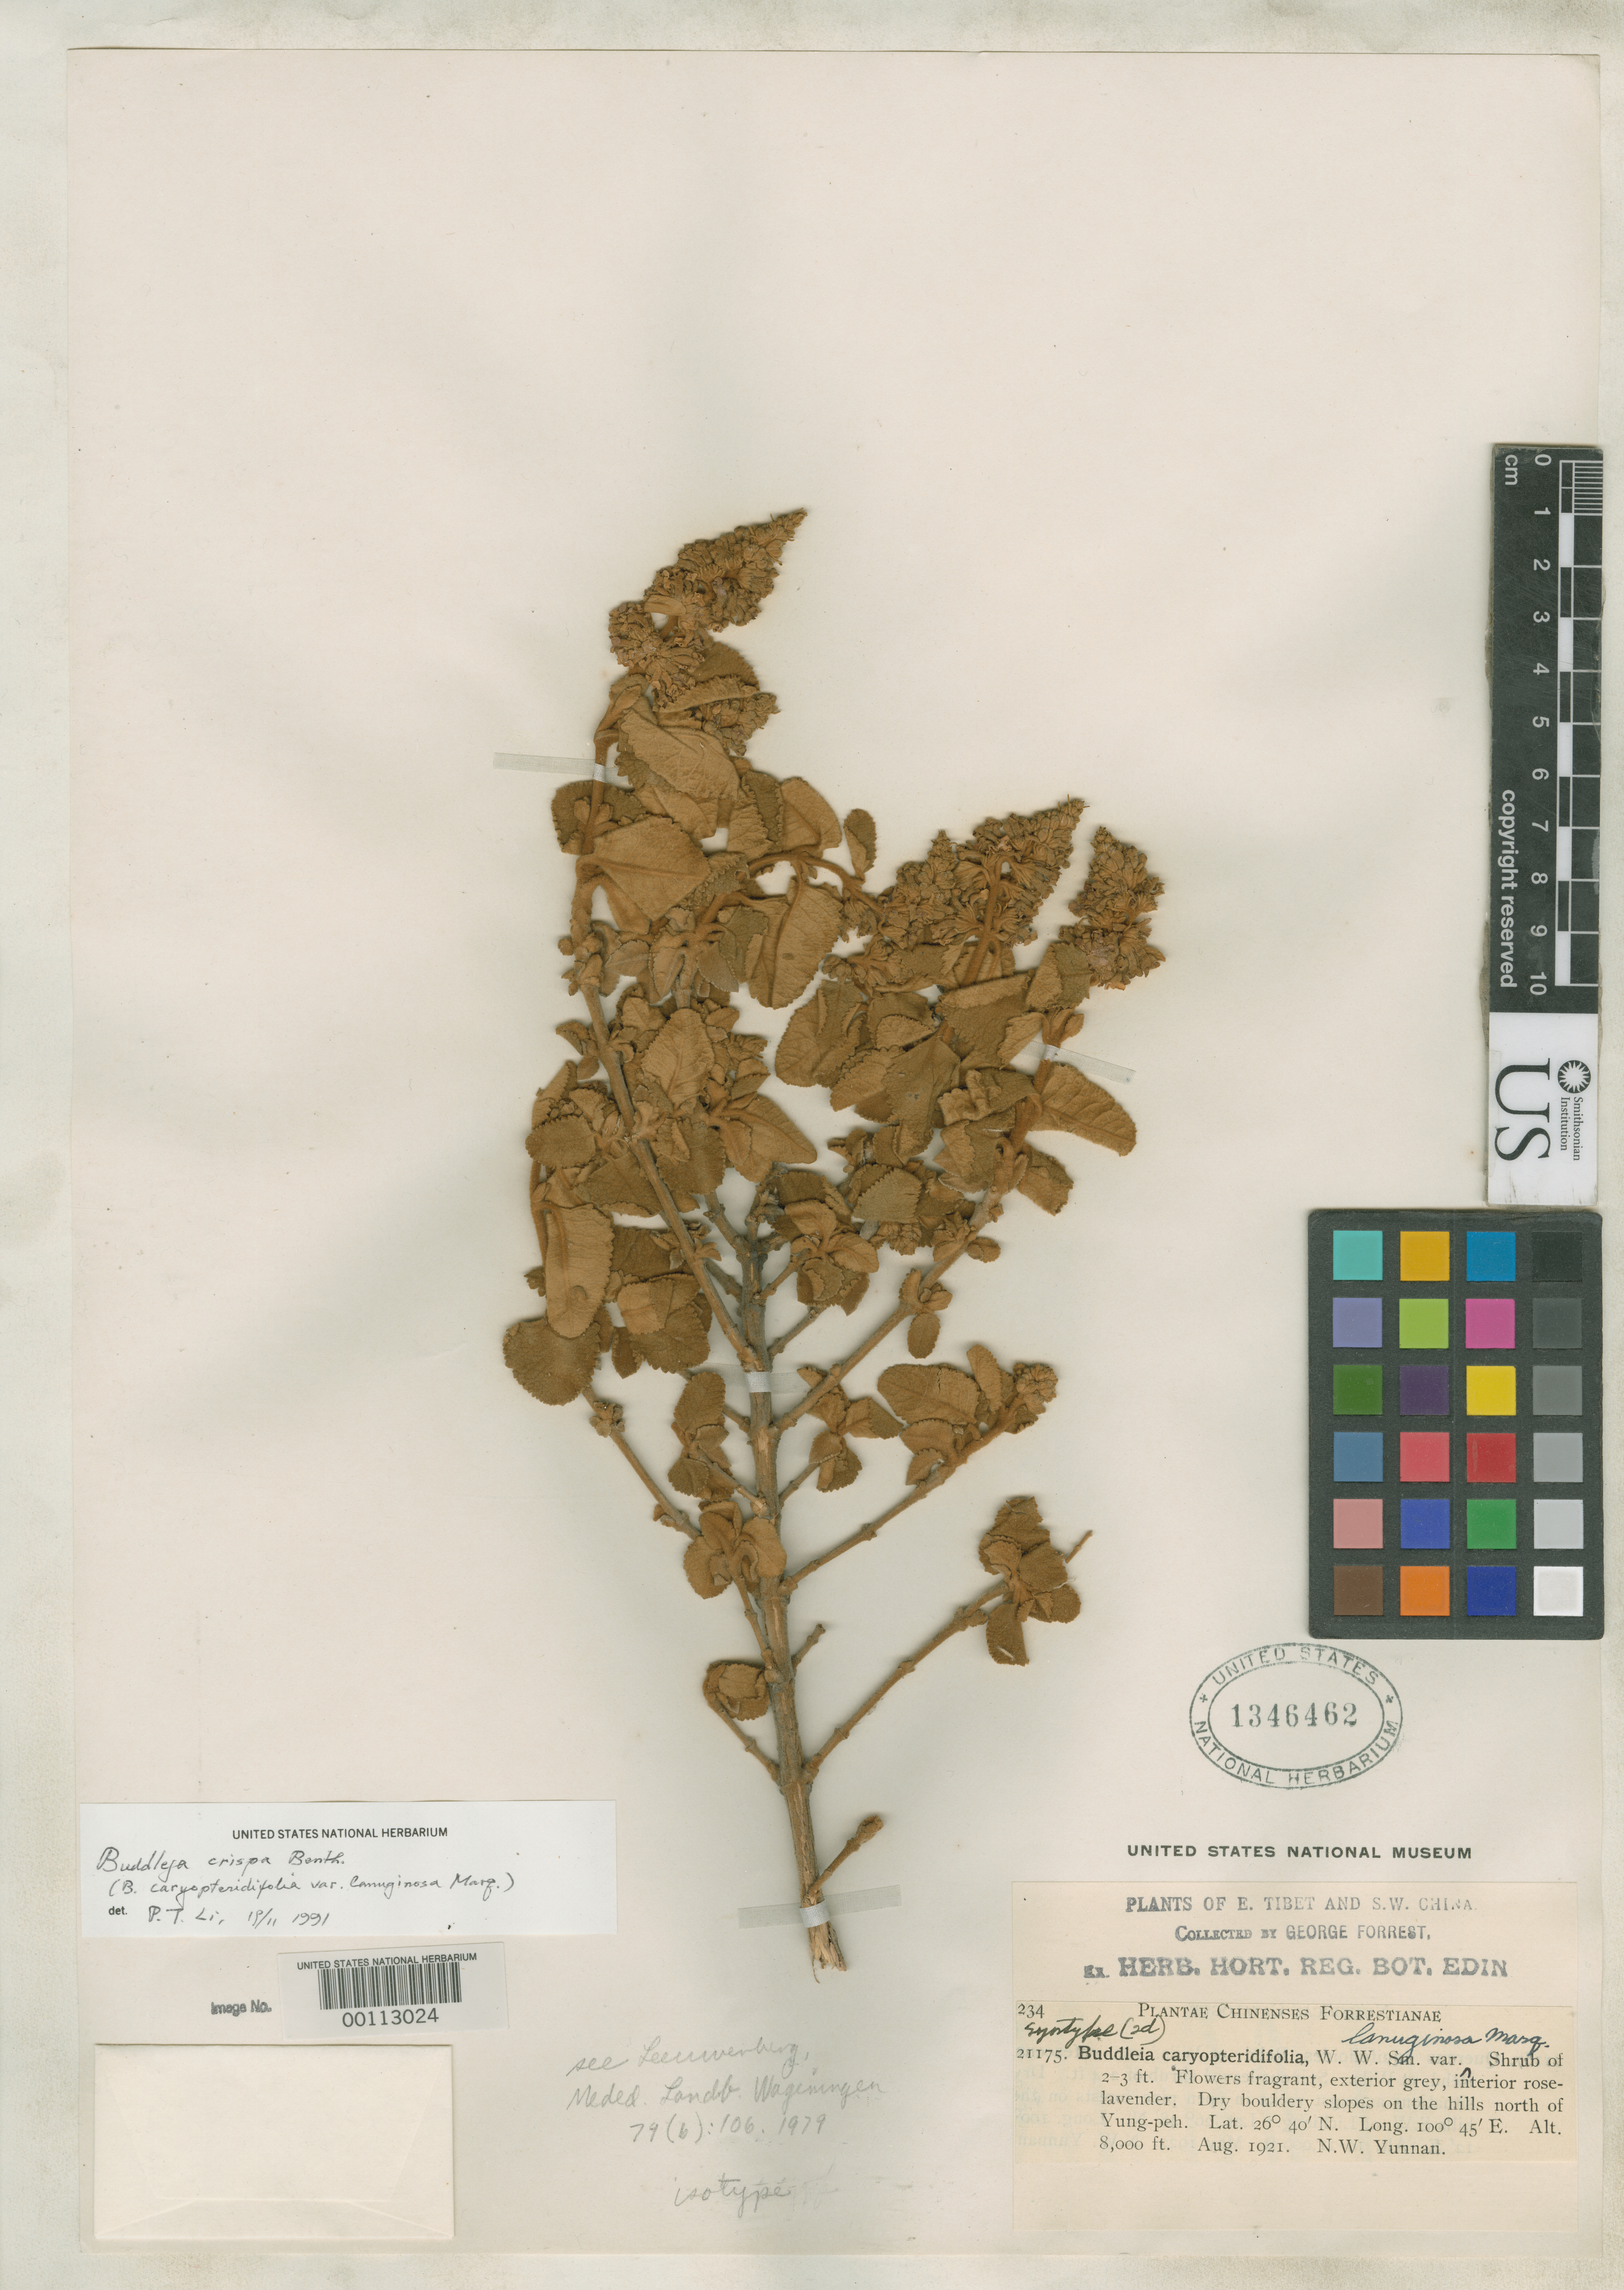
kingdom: Plantae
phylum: Tracheophyta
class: Magnoliopsida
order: Lamiales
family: Scrophulariaceae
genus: Buddleja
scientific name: Buddleja caryopteridifolia var. lanuginosa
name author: C. Marquand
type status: Isolectotype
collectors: G. Forrest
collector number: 21175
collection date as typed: Aug 1921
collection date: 1921-08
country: China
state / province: Yunnan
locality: North of Yung-Peh; alt. 8000 ft.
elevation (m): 2438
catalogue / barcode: US 1346462